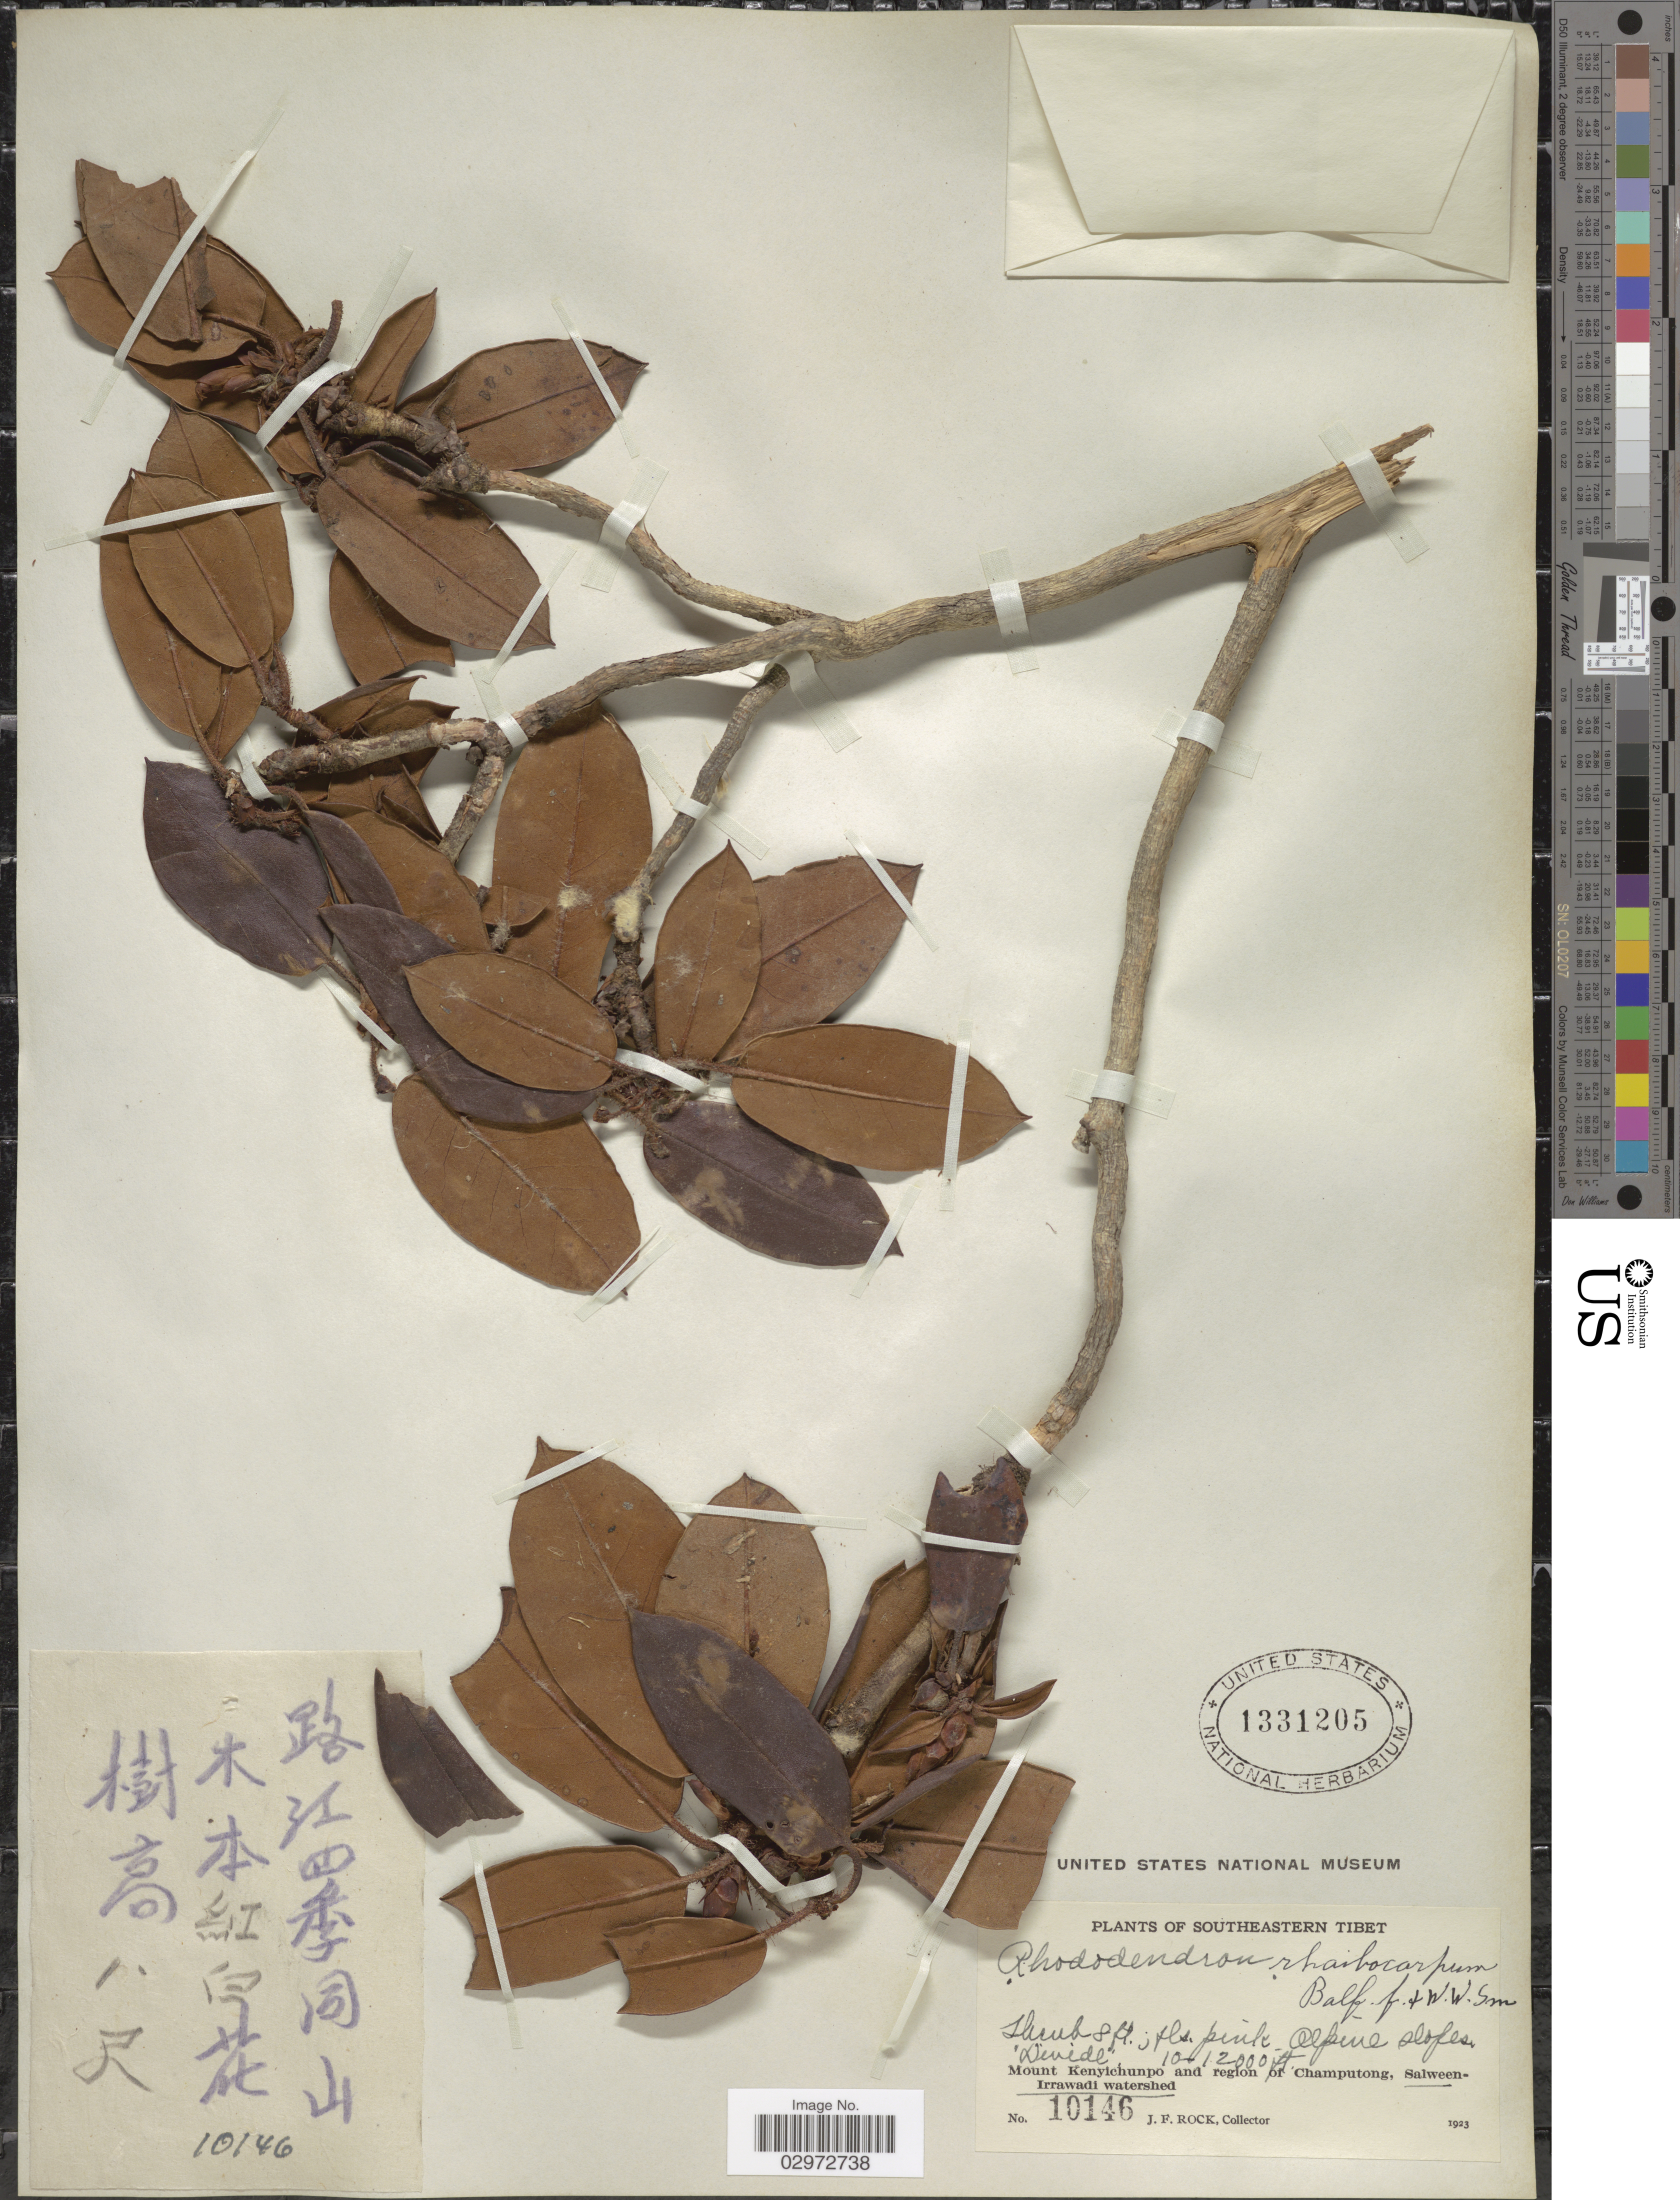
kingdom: Plantae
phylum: Tracheophyta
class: Magnoliopsida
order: Ericales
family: Ericaceae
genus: Rhododendron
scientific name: Rhododendron rhaibocarpum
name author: Balf. f. & W.W. Sm.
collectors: J. Rock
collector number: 10146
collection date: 1923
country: China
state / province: Xizang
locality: Southeastern Tibet. Alpine slopes, "Divide". Mount Kenyichunpo and region Champutong, Salween-Irrawadi watershed.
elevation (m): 3048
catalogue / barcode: US 1331205